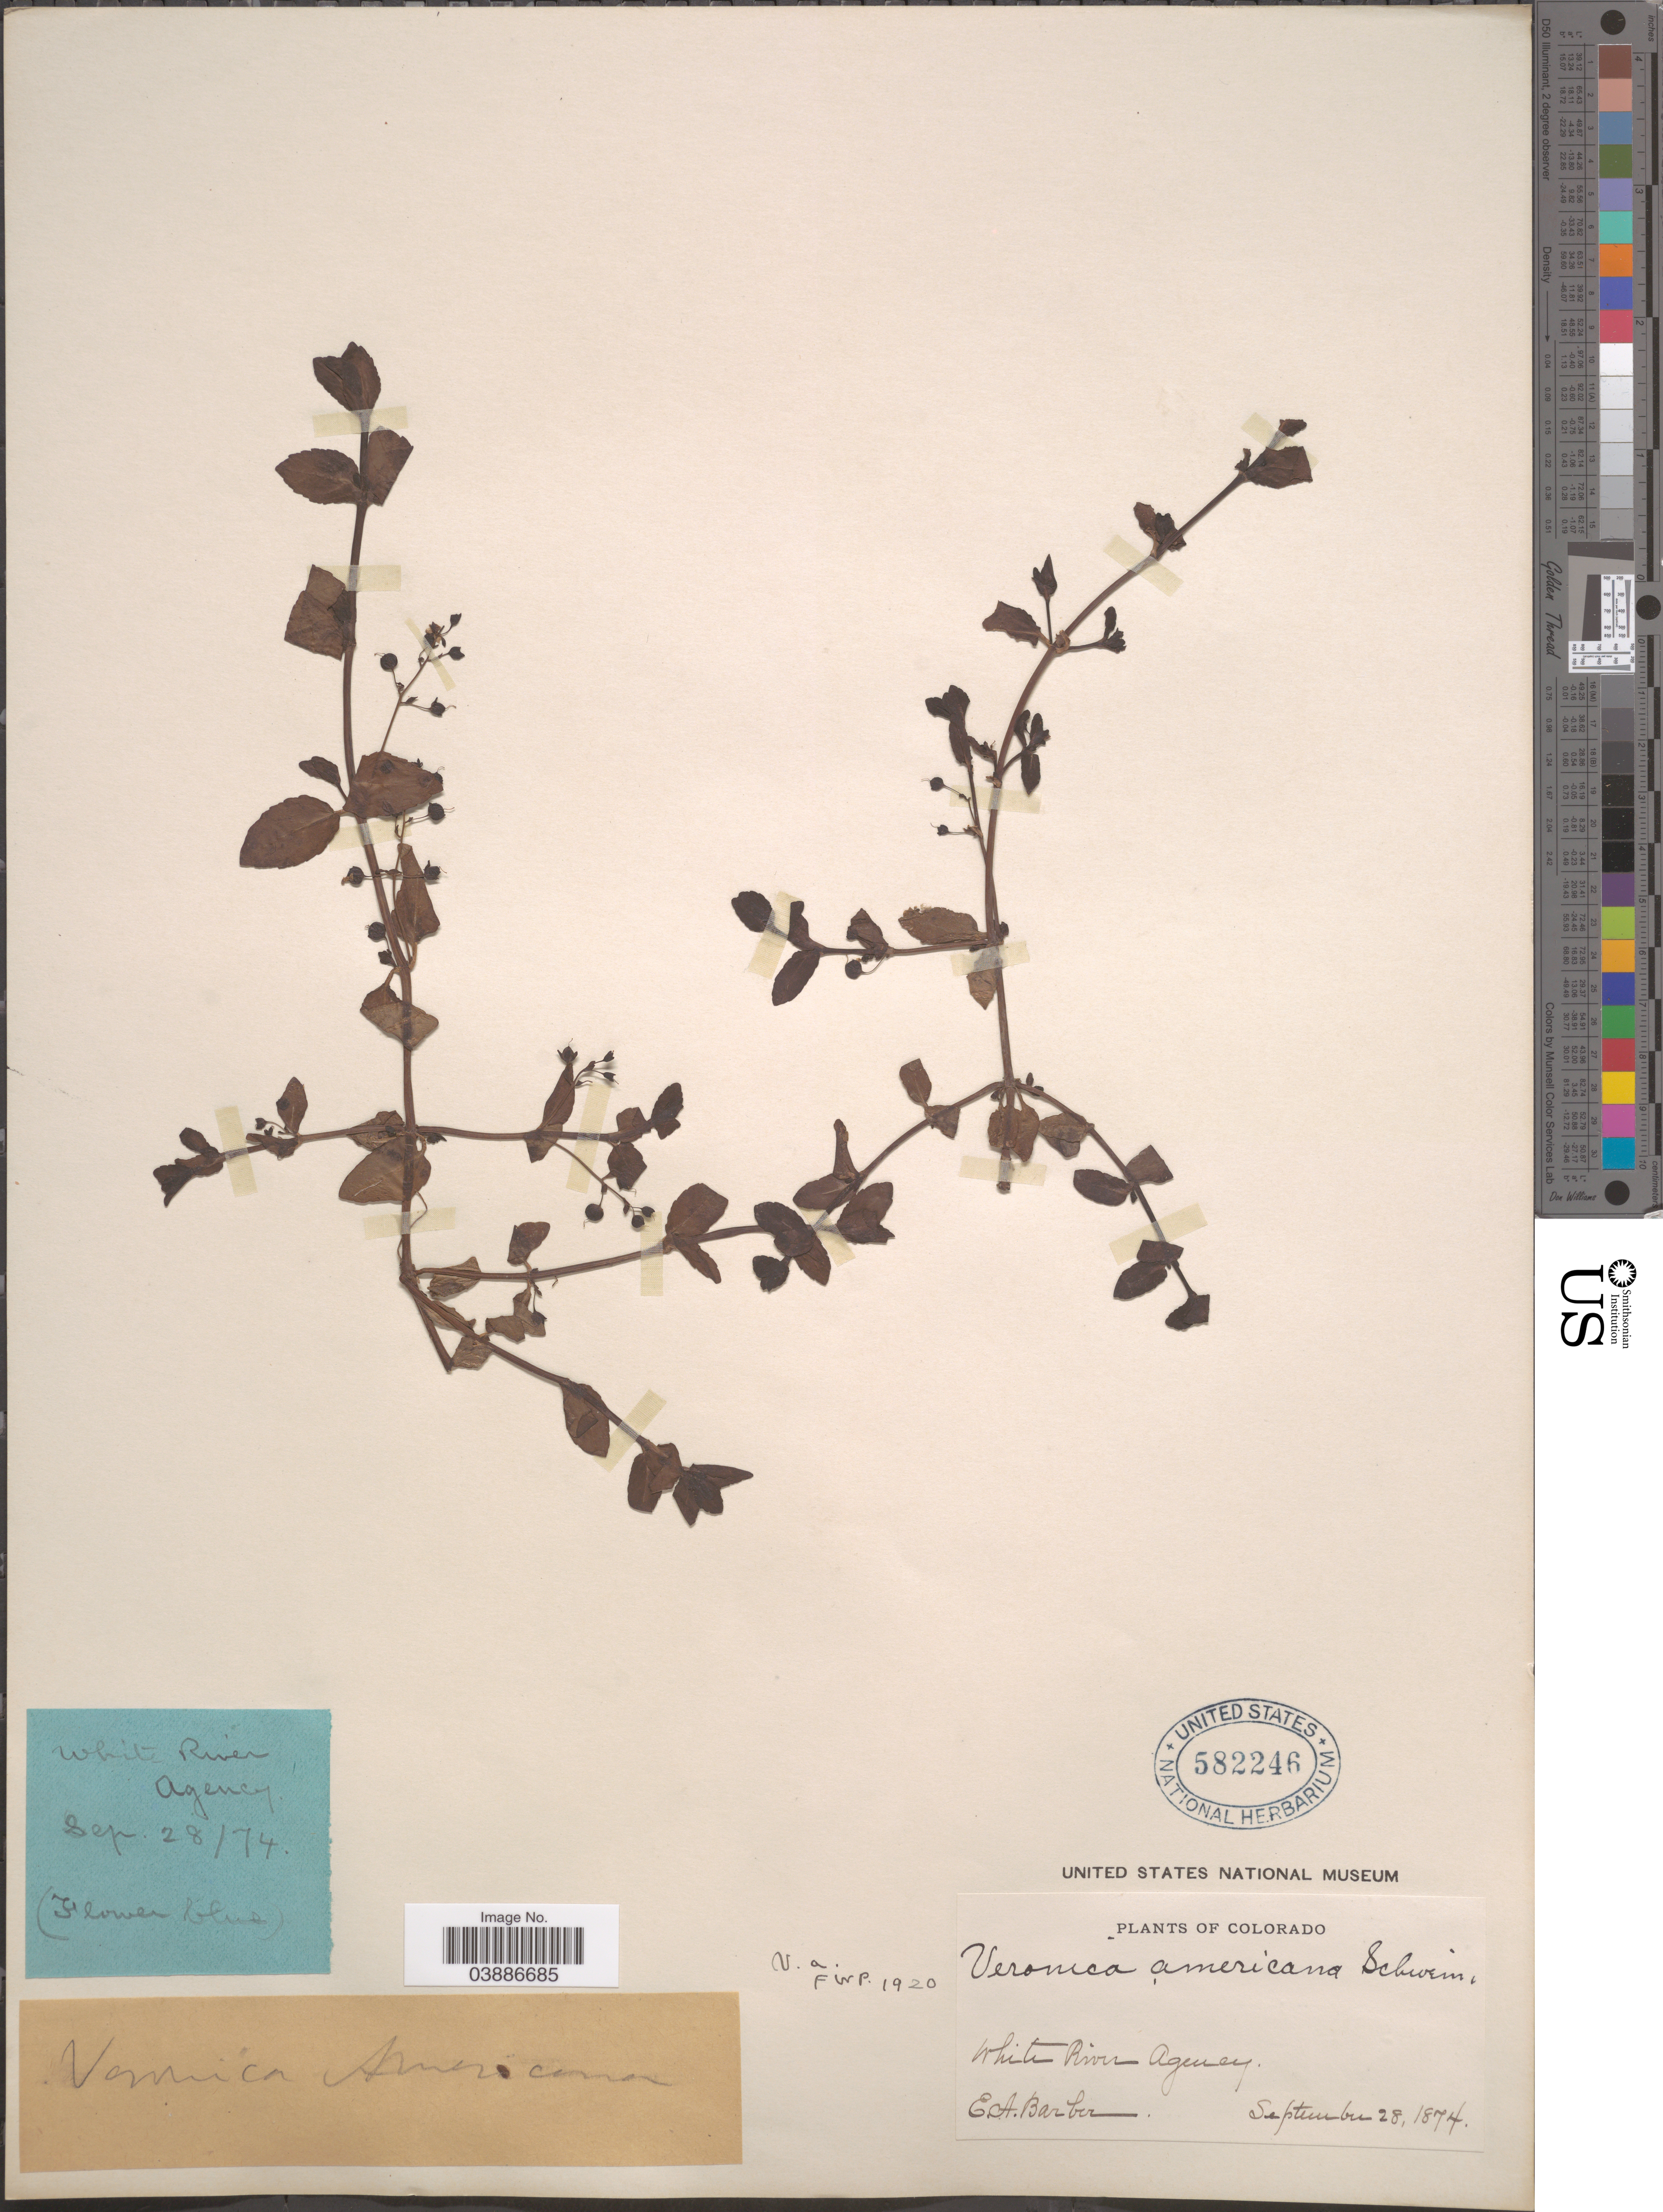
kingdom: Plantae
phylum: Tracheophyta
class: Magnoliopsida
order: Lamiales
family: Plantaginaceae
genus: Veronica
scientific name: Veronica americana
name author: Schwein. ex Benth.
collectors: E. Barber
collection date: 1874-09-28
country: United States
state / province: Colorado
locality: White River Agency.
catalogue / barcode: US 582246